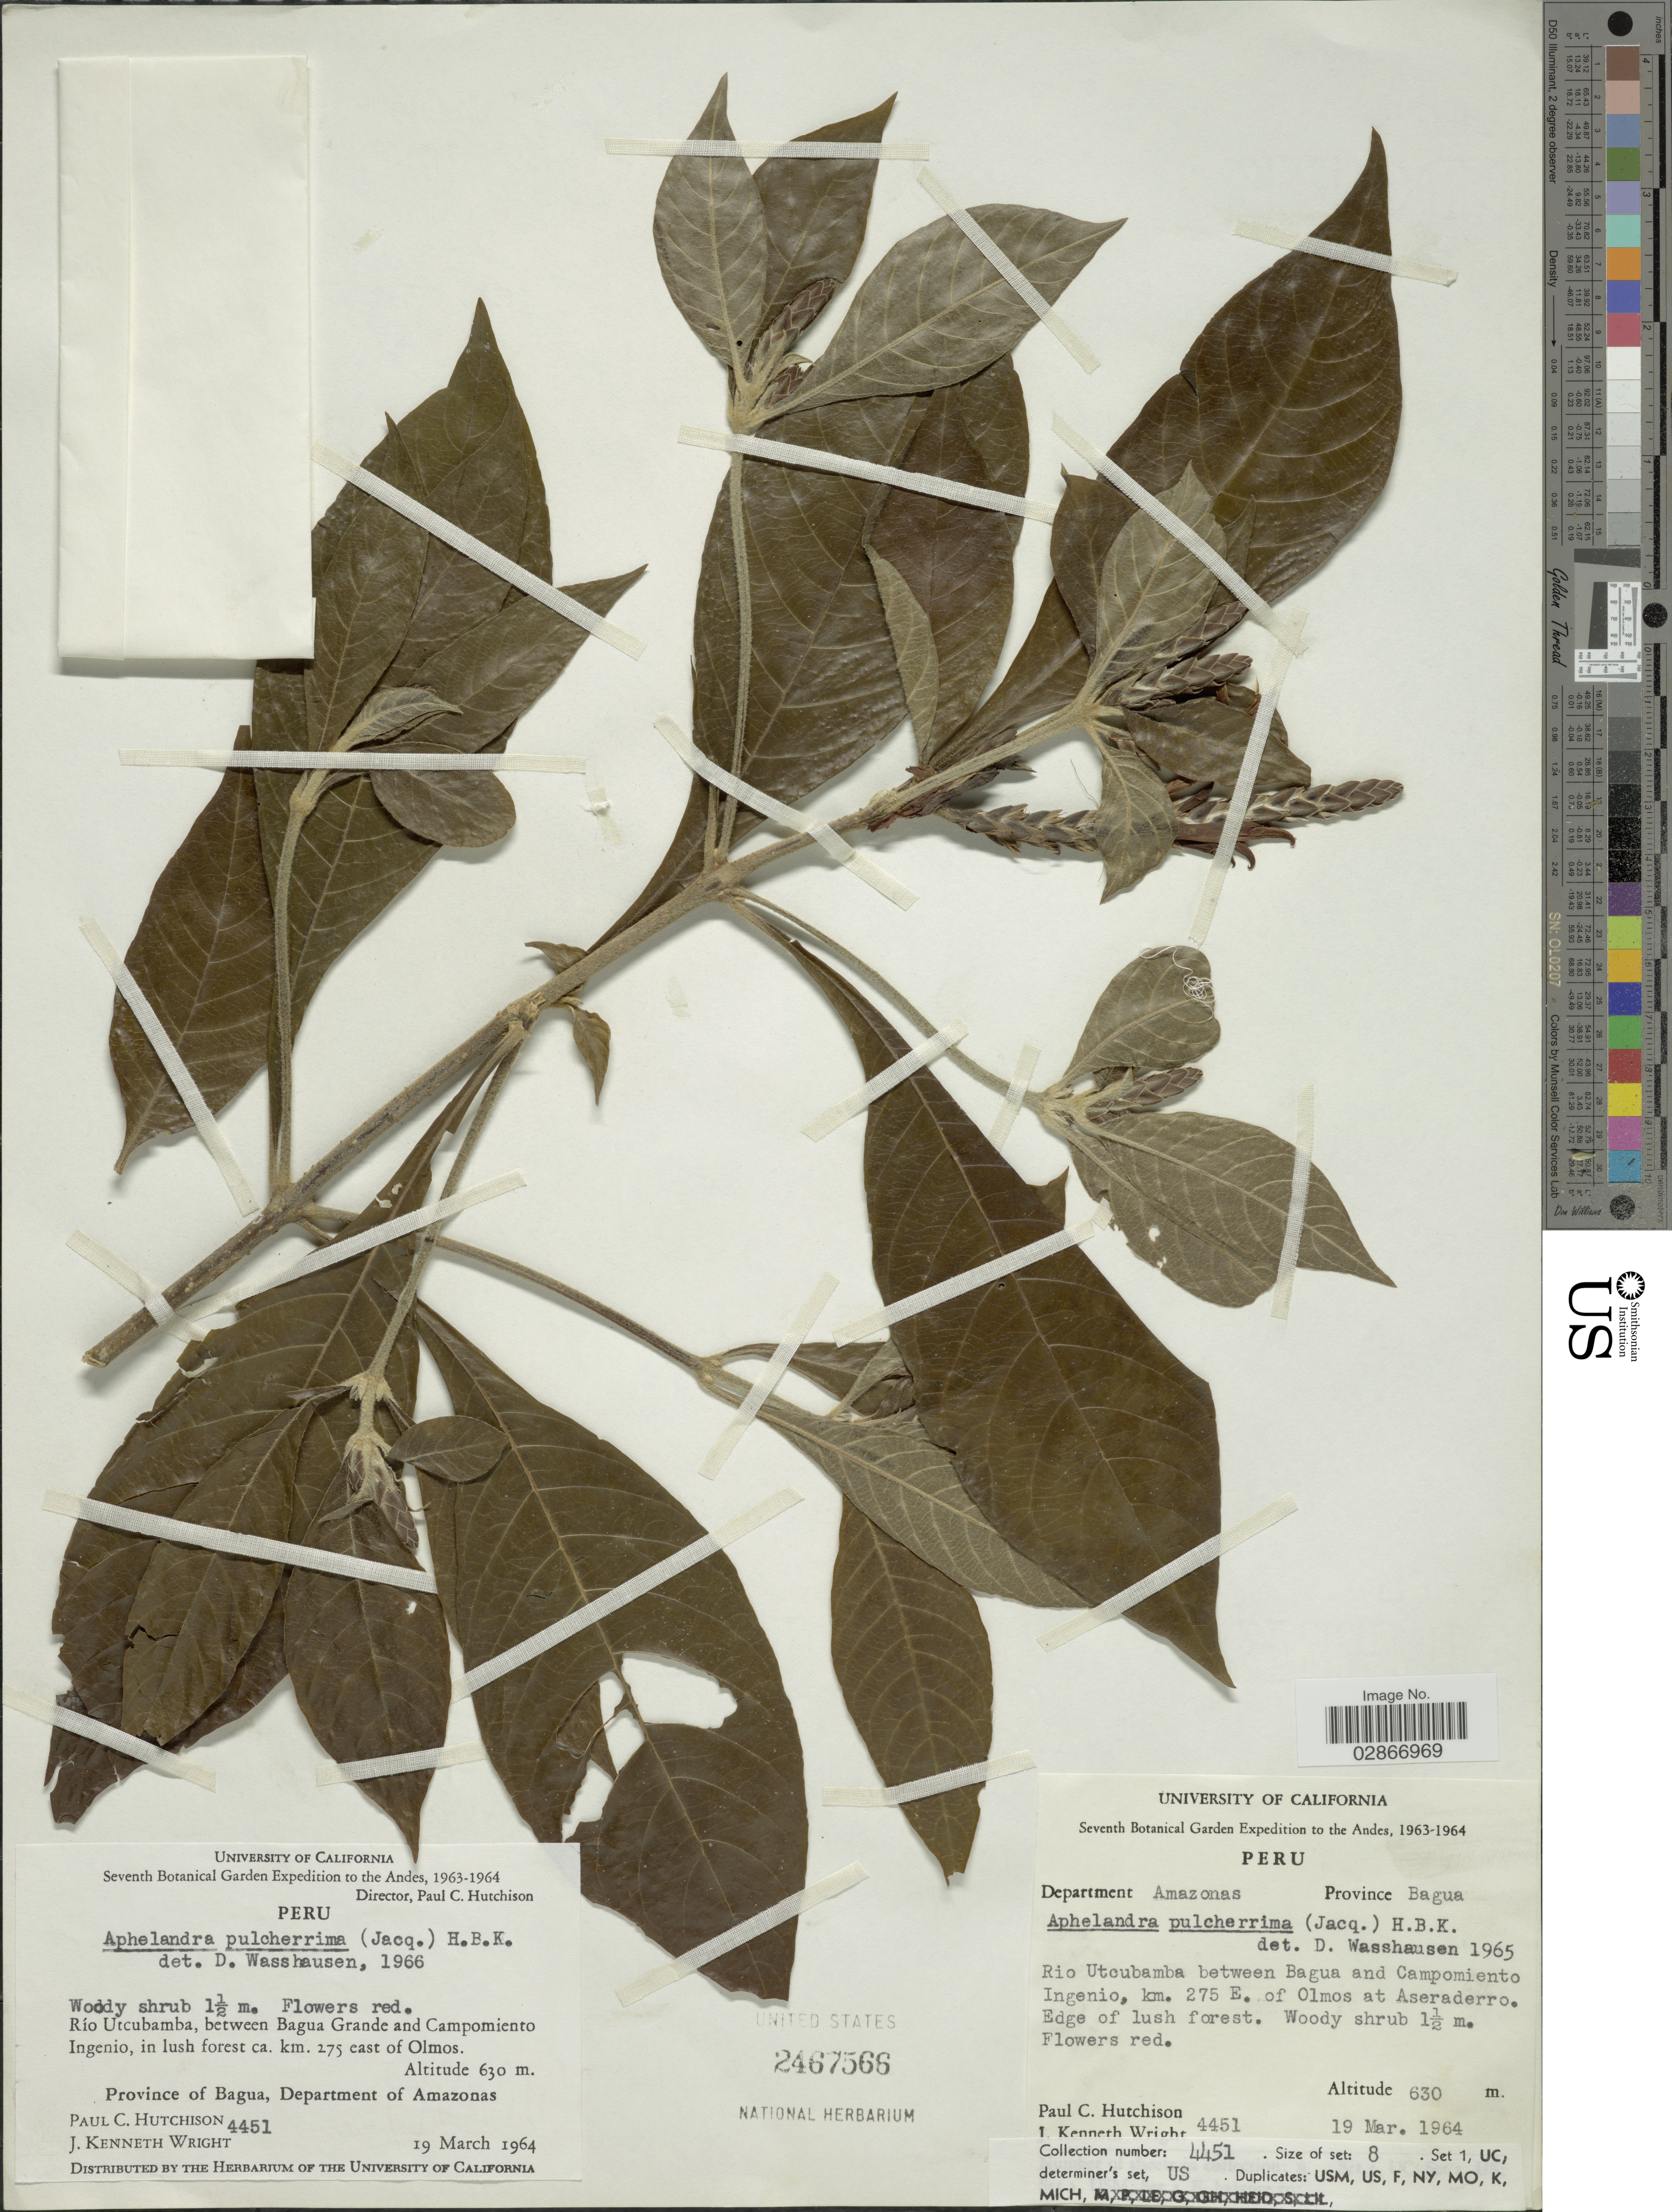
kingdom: Plantae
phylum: Tracheophyta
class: Magnoliopsida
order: Lamiales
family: Acanthaceae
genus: Aphelandra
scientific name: Aphelandra glabrata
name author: Willd. ex Nees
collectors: P. C. Hutchison & J. K. Wright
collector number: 4451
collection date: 1964-03-19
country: Peru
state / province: Amazonas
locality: Rio Utcubamba, between Bagua Grande and Campomiento Ingenio, in lush forest ca. km. 275 east of Olmos. Province of Bagua, Department of Amazonas. Andes.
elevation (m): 630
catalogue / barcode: US 2467566